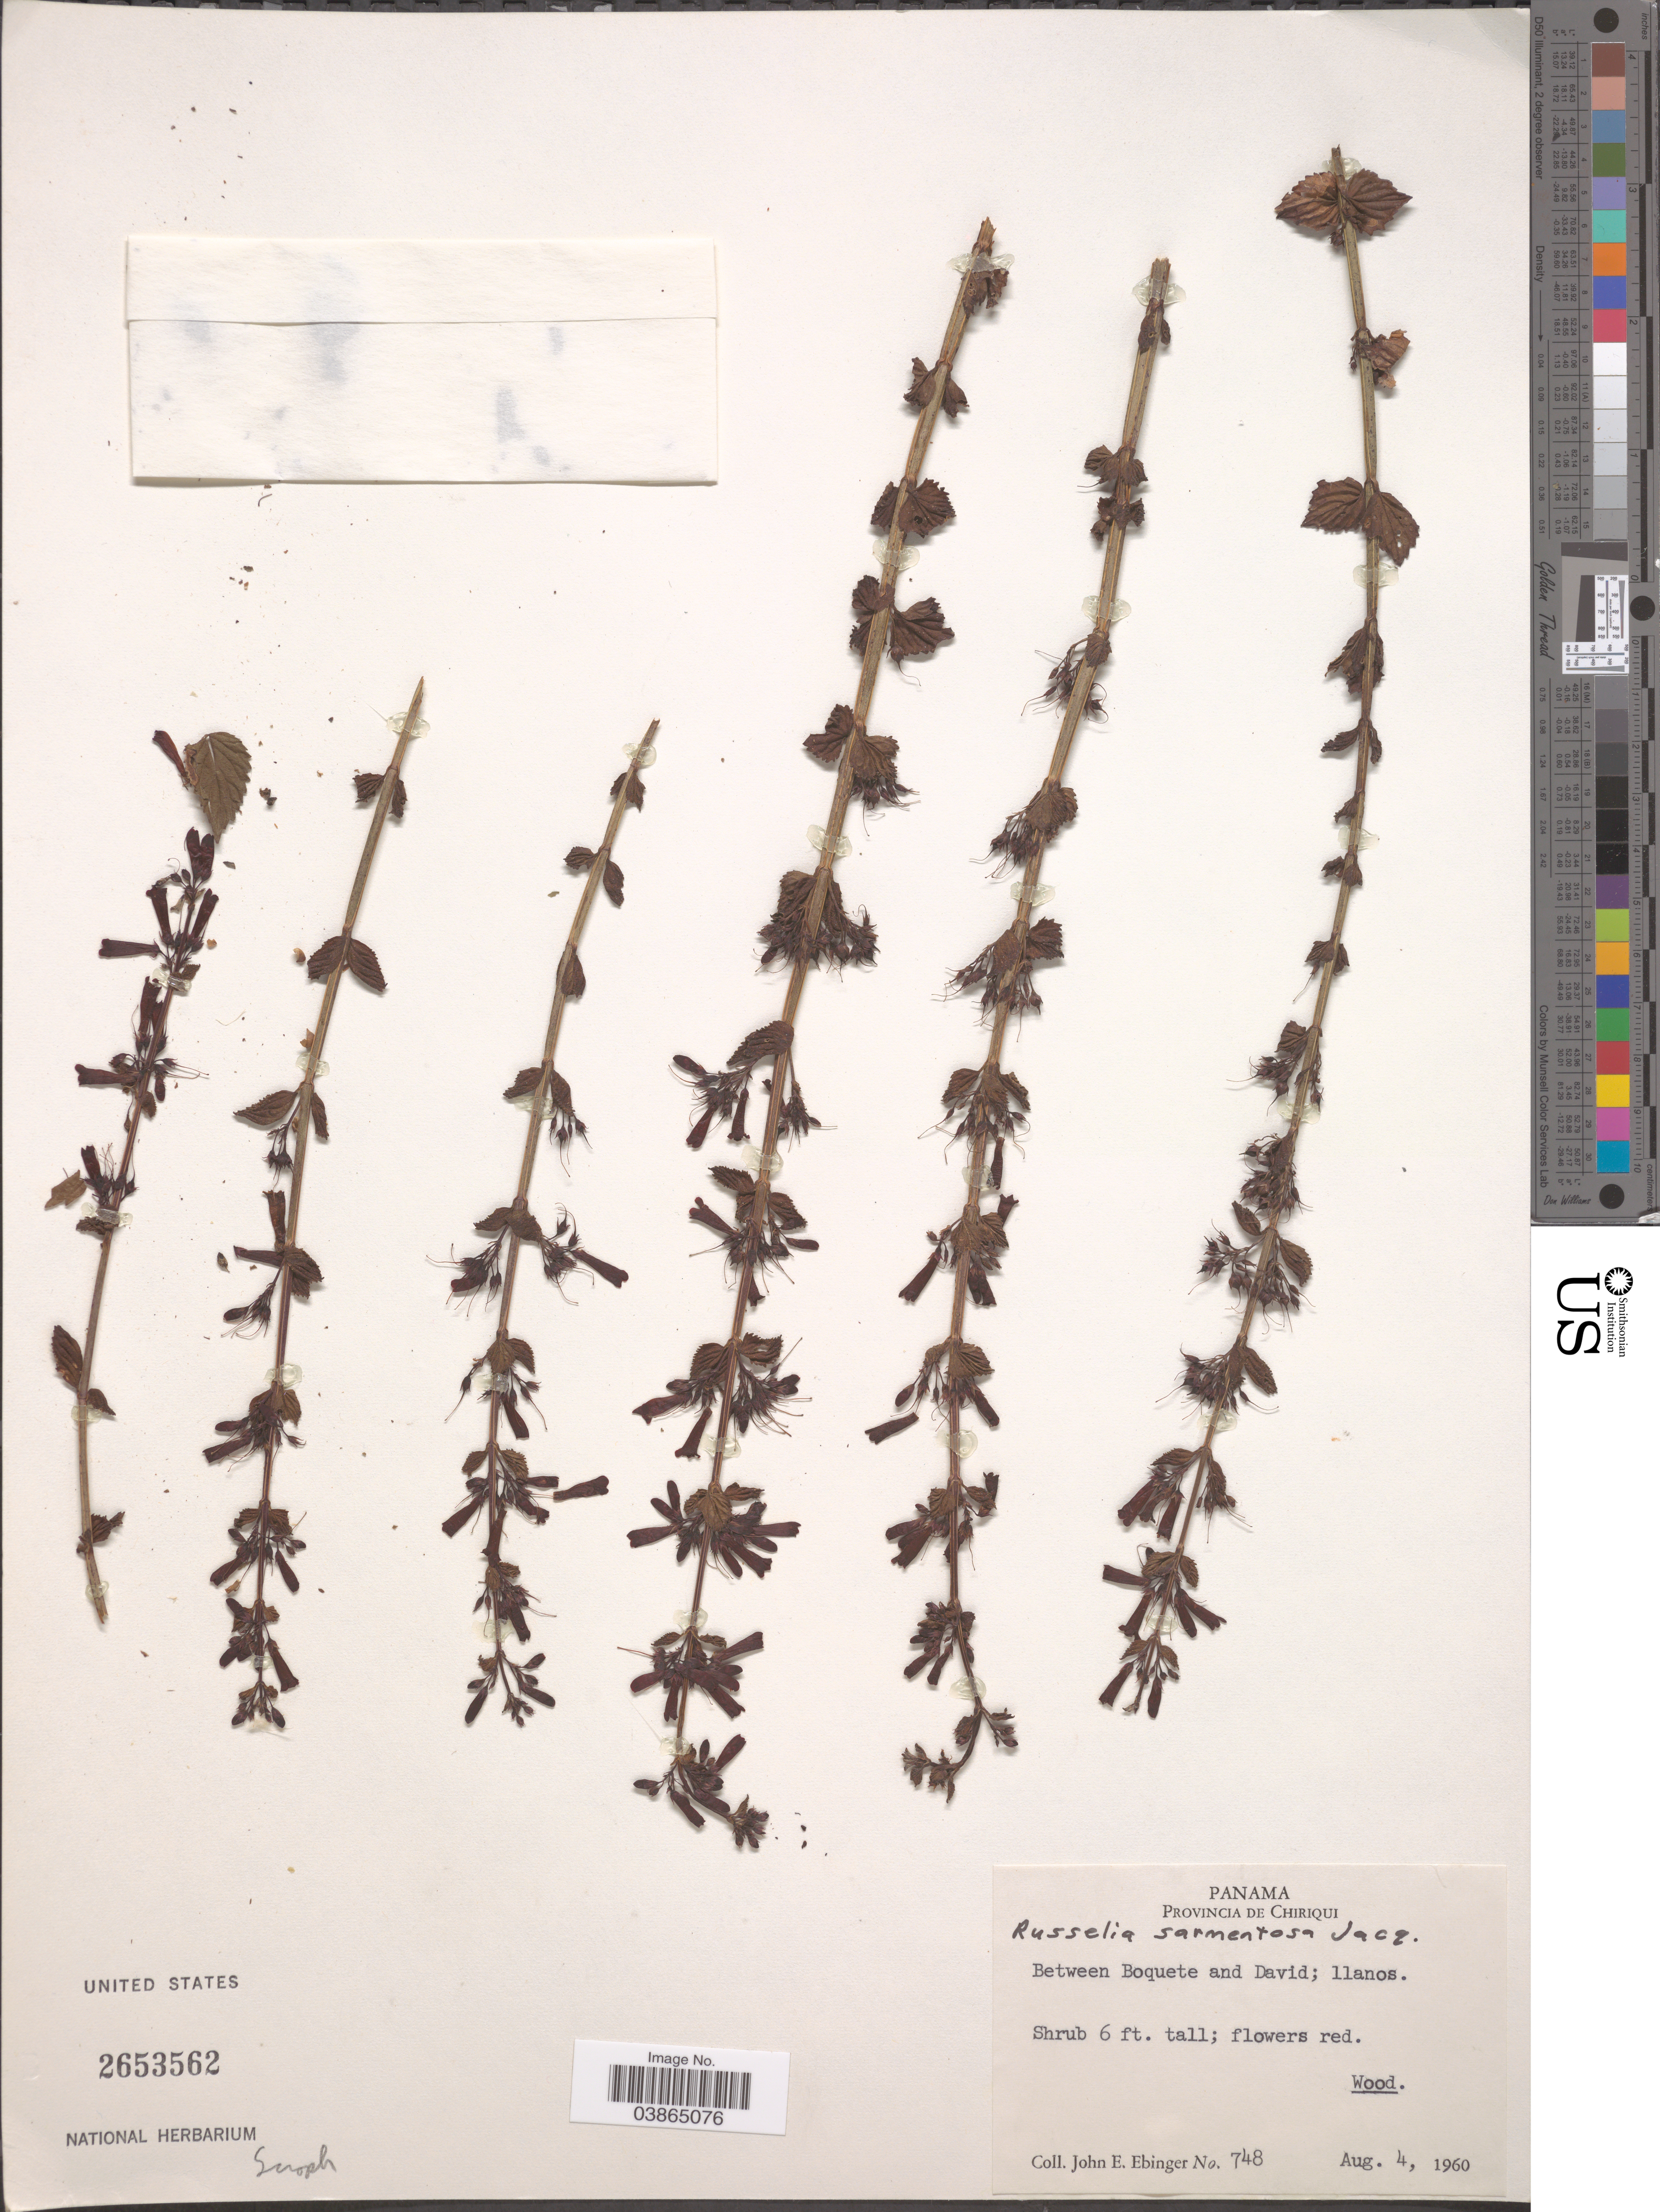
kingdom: Plantae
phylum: Tracheophyta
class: Magnoliopsida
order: Lamiales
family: Plantaginaceae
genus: Russelia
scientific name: Russelia sarmentosa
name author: Jacq.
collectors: J. Ebinger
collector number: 748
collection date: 1960-08-04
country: Panama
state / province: Chiriqui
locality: Between Boquete and David; llanos.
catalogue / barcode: US 2653562